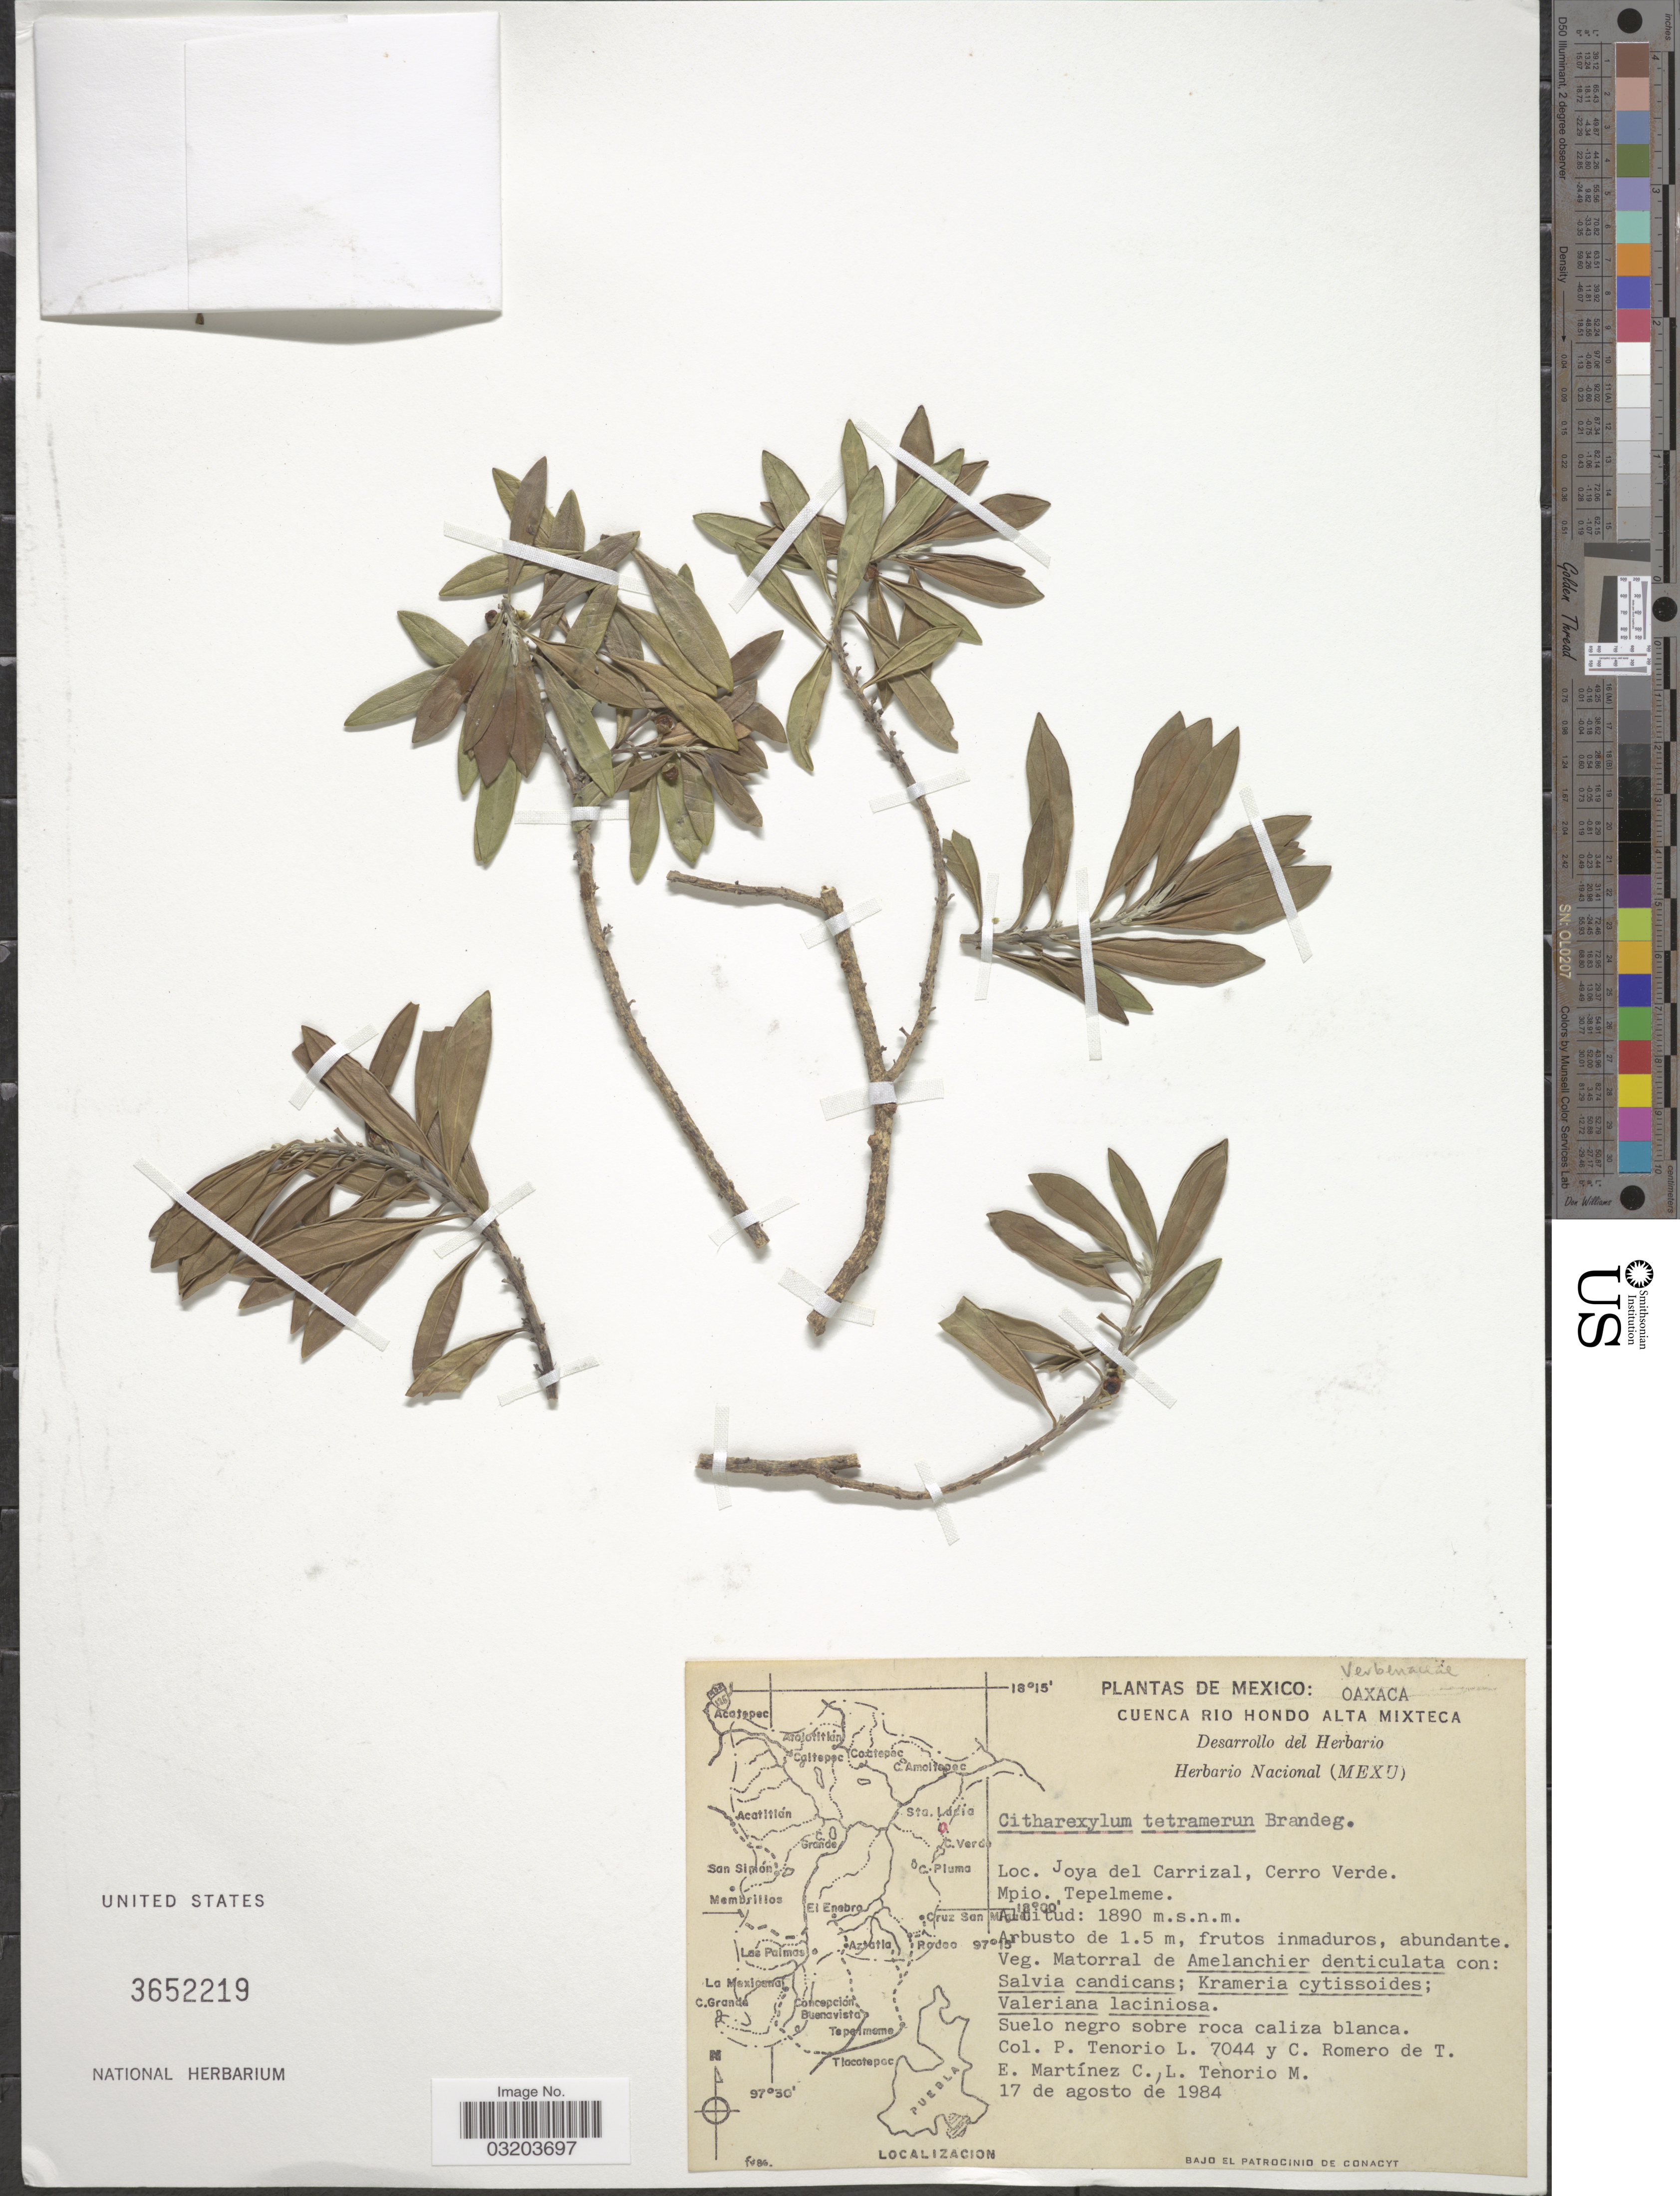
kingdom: Plantae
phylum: Tracheophyta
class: Magnoliopsida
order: Lamiales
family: Verbenaceae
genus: Citharexylum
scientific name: Citharexylum tetramerum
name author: Brandegee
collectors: P. Tenorio L., C. Romero de T. & E. Martinez C.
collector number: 7044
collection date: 1984-08-17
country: Mexico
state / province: Oaxaca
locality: Cuenca Rio Hondo Alta Mixteca. Joya del Carrizal, Cerro Verde. Mpio. Tepelmeme.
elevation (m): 1890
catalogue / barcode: US 3652219